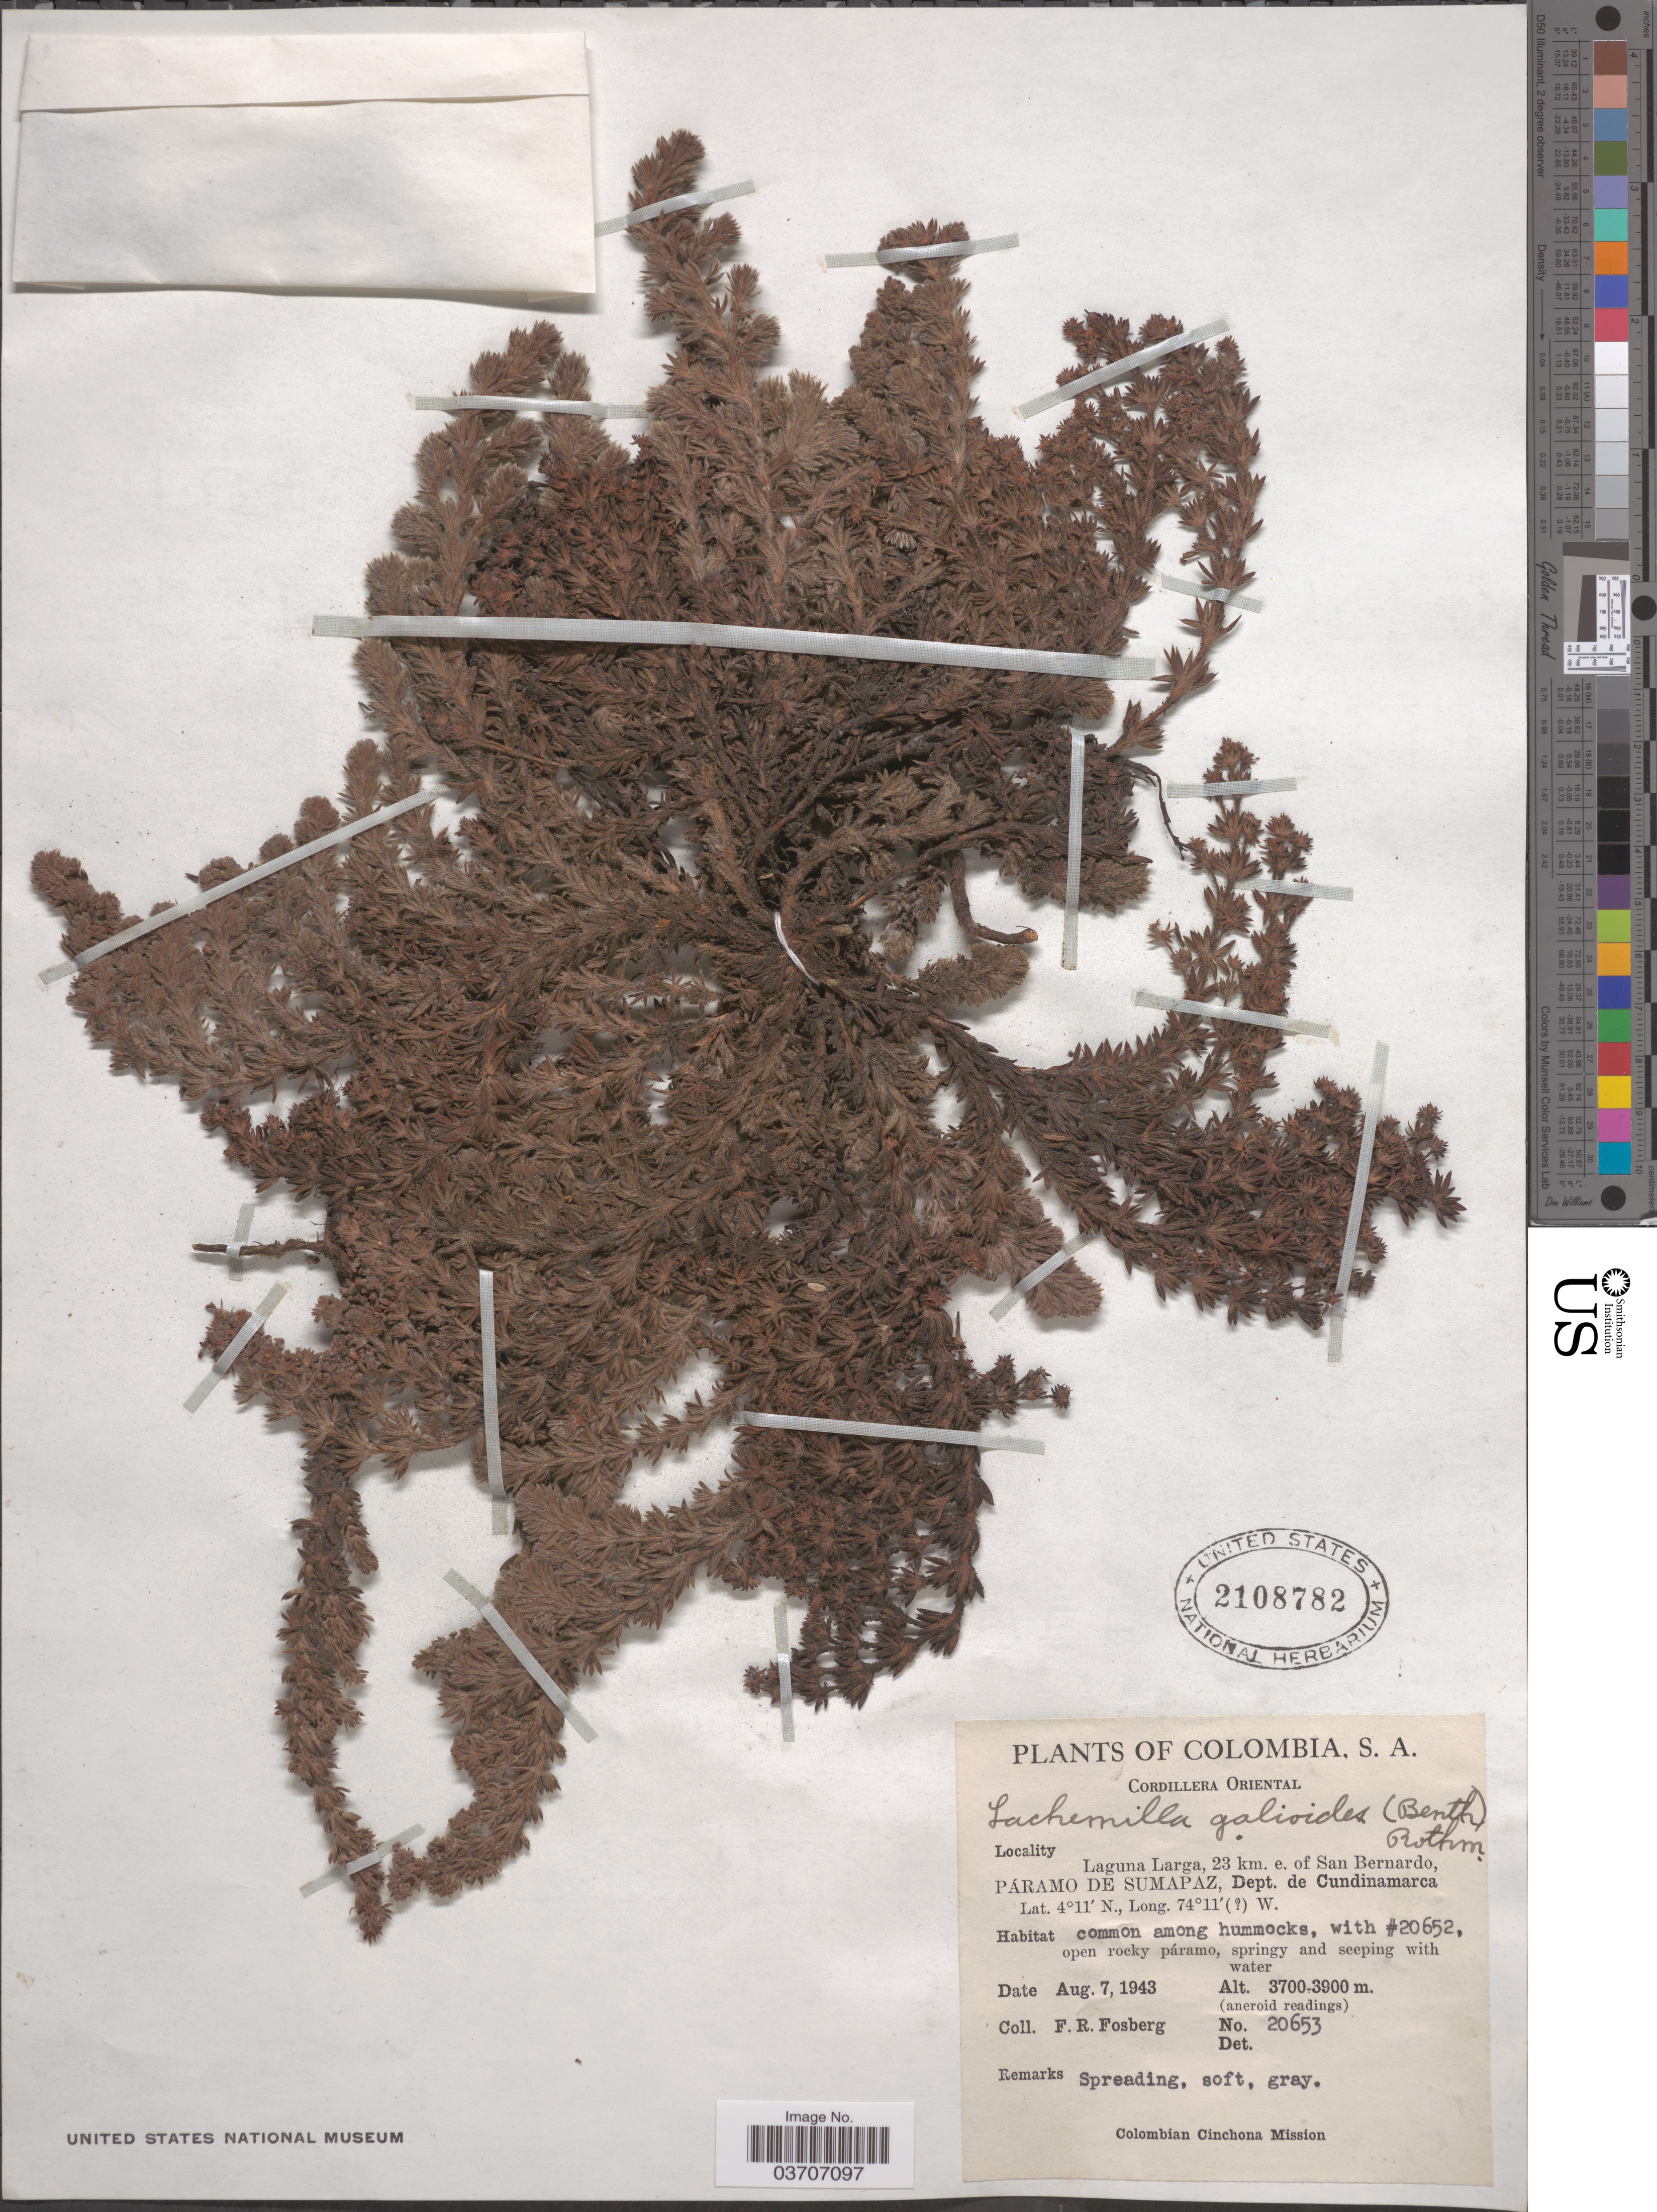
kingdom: Plantae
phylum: Tracheophyta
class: Magnoliopsida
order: Rosales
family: Rosaceae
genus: Lachemilla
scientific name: Lachemilla galioides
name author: (Benth.) Rothm.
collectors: F. R. Fosberg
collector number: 20653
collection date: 1943-08-07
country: Colombia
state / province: Cundinamarca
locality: Cordillera Oriental. Laguna Larga, 23 km. e. of San Bernardo, Páramo de Sumapaz, Dept. de Cundinamarca.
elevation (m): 3700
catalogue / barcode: US 2108782